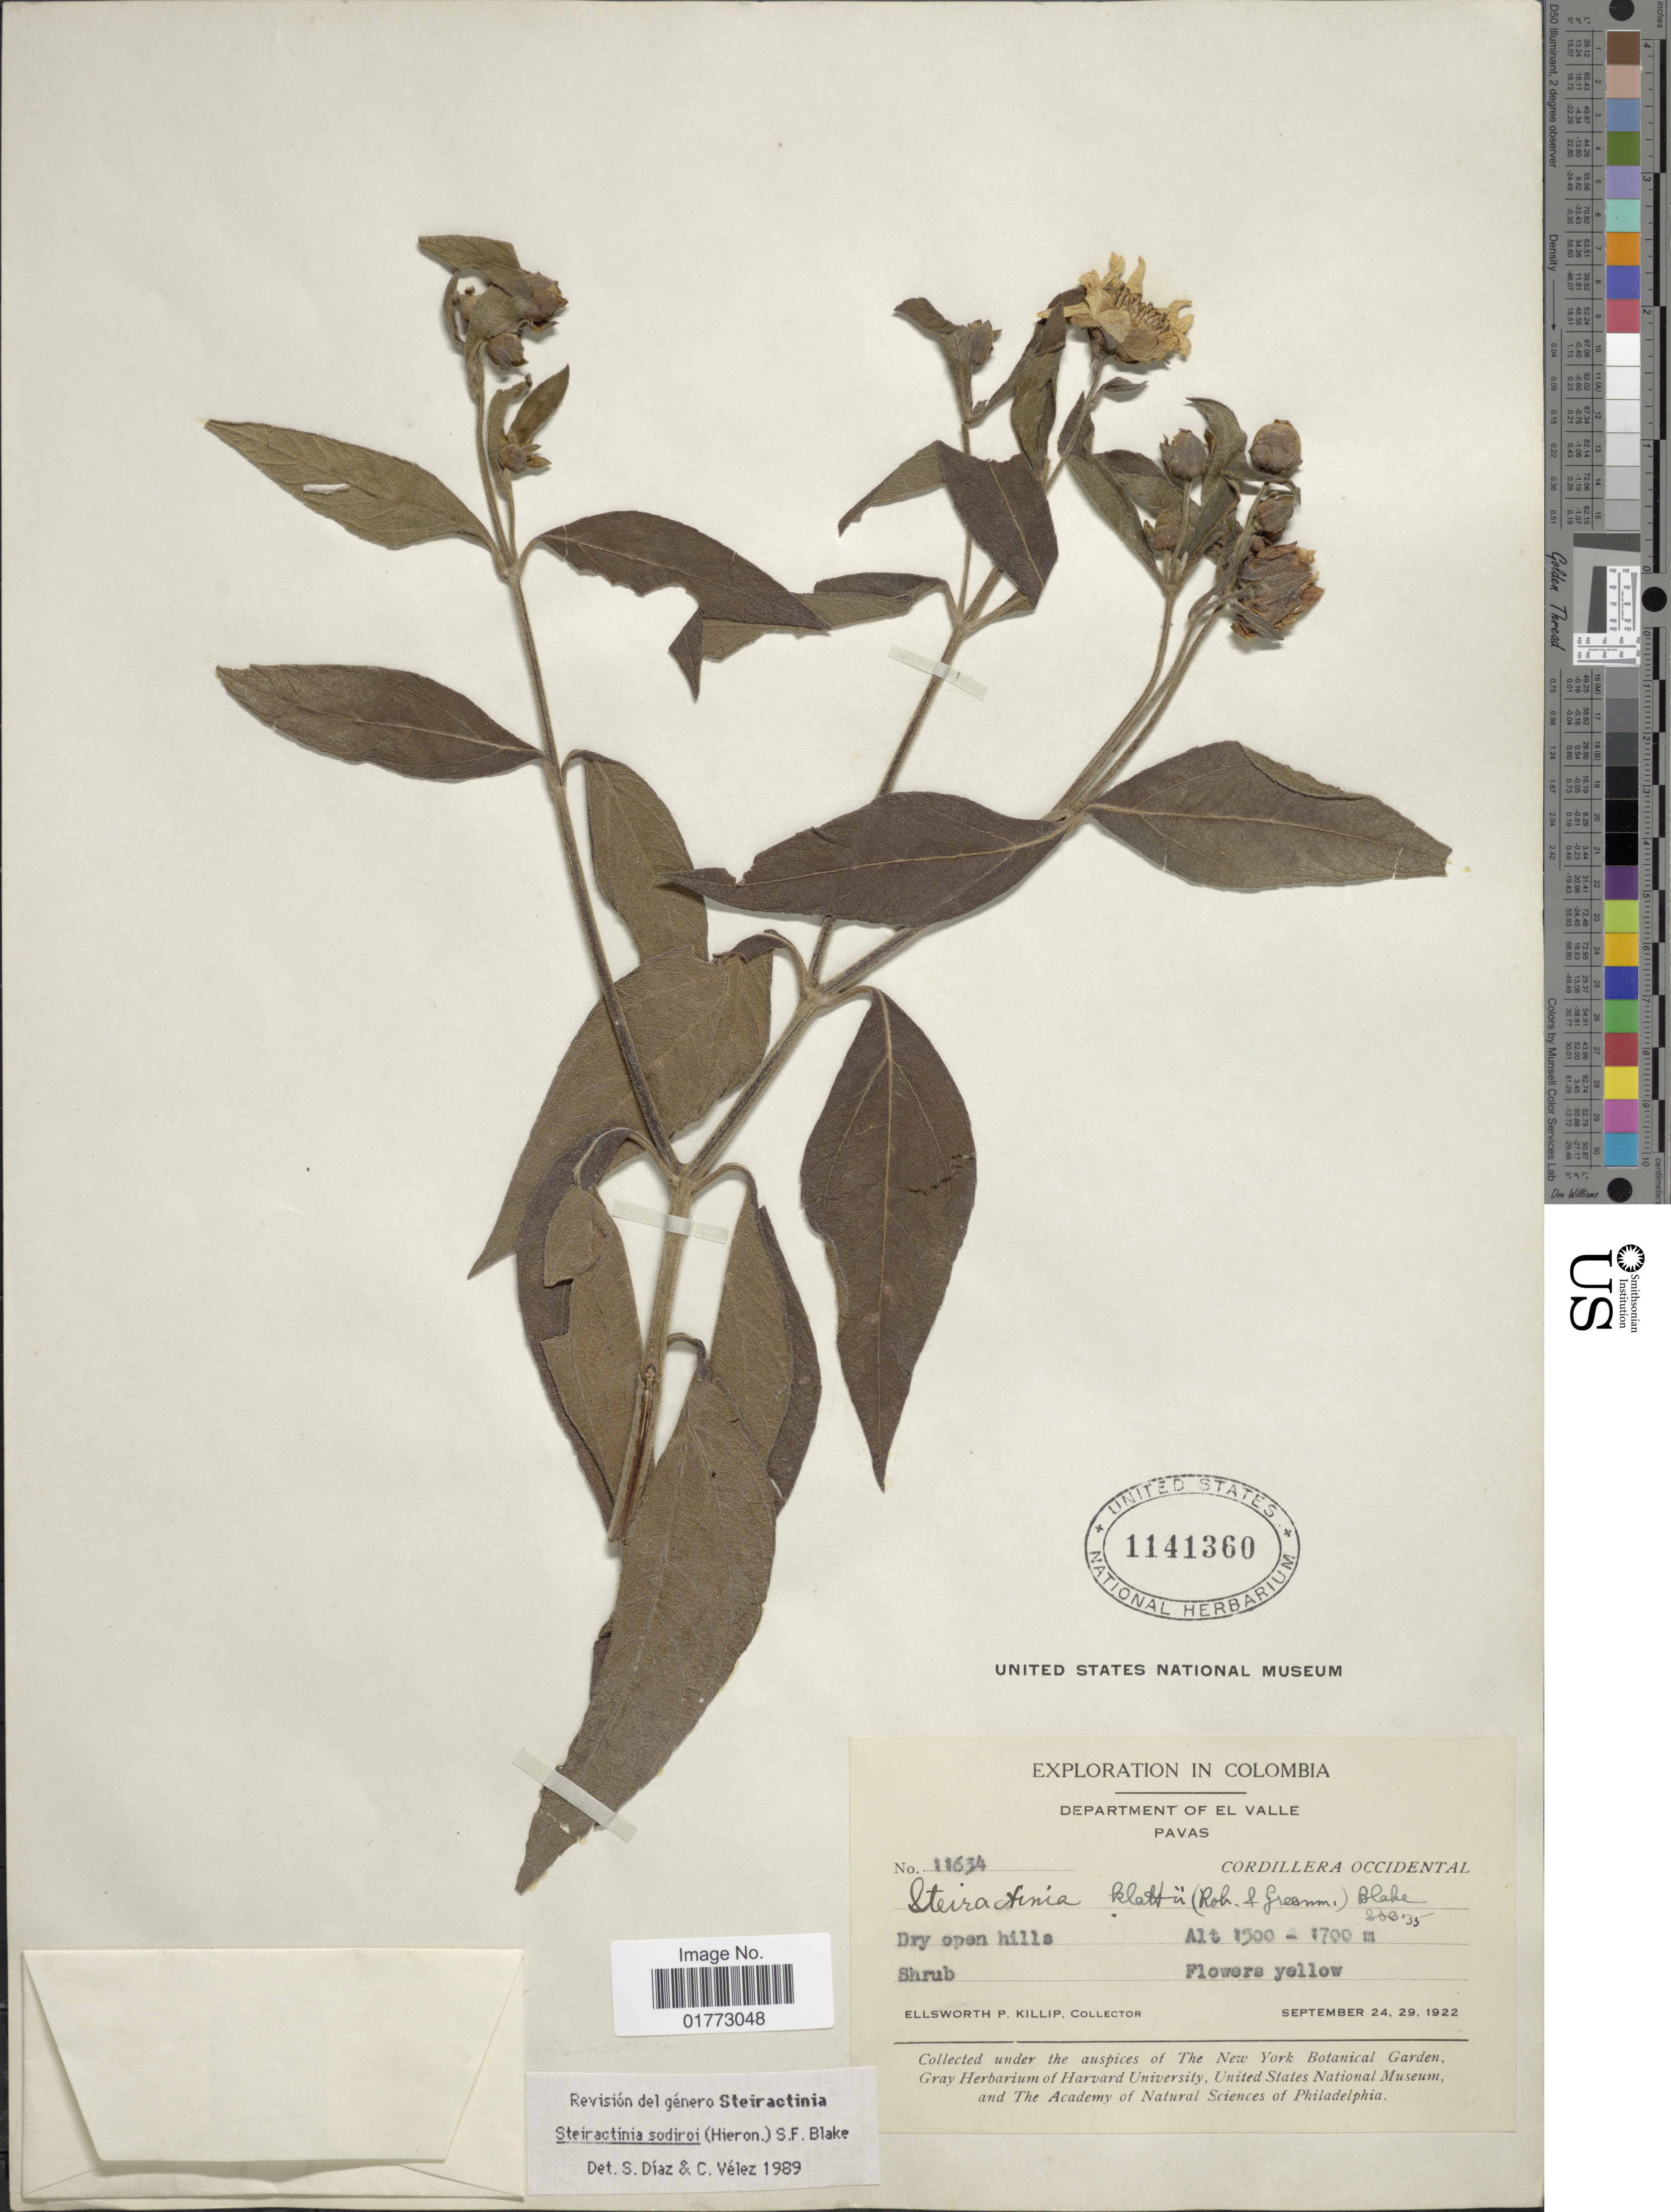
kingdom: Plantae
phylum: Tracheophyta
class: Magnoliopsida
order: Asterales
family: Asteraceae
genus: Steiractinia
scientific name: Steiractinia sodiroi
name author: (Hieron. ex Sodiro) S.F. Blake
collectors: E. P. Killip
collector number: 11634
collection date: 1922-09-24/1922-09-29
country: Colombia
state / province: Valle del Cauca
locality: Department of El Valle, Pavas, Cordillera occidental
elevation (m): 1500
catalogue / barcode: US 1141360